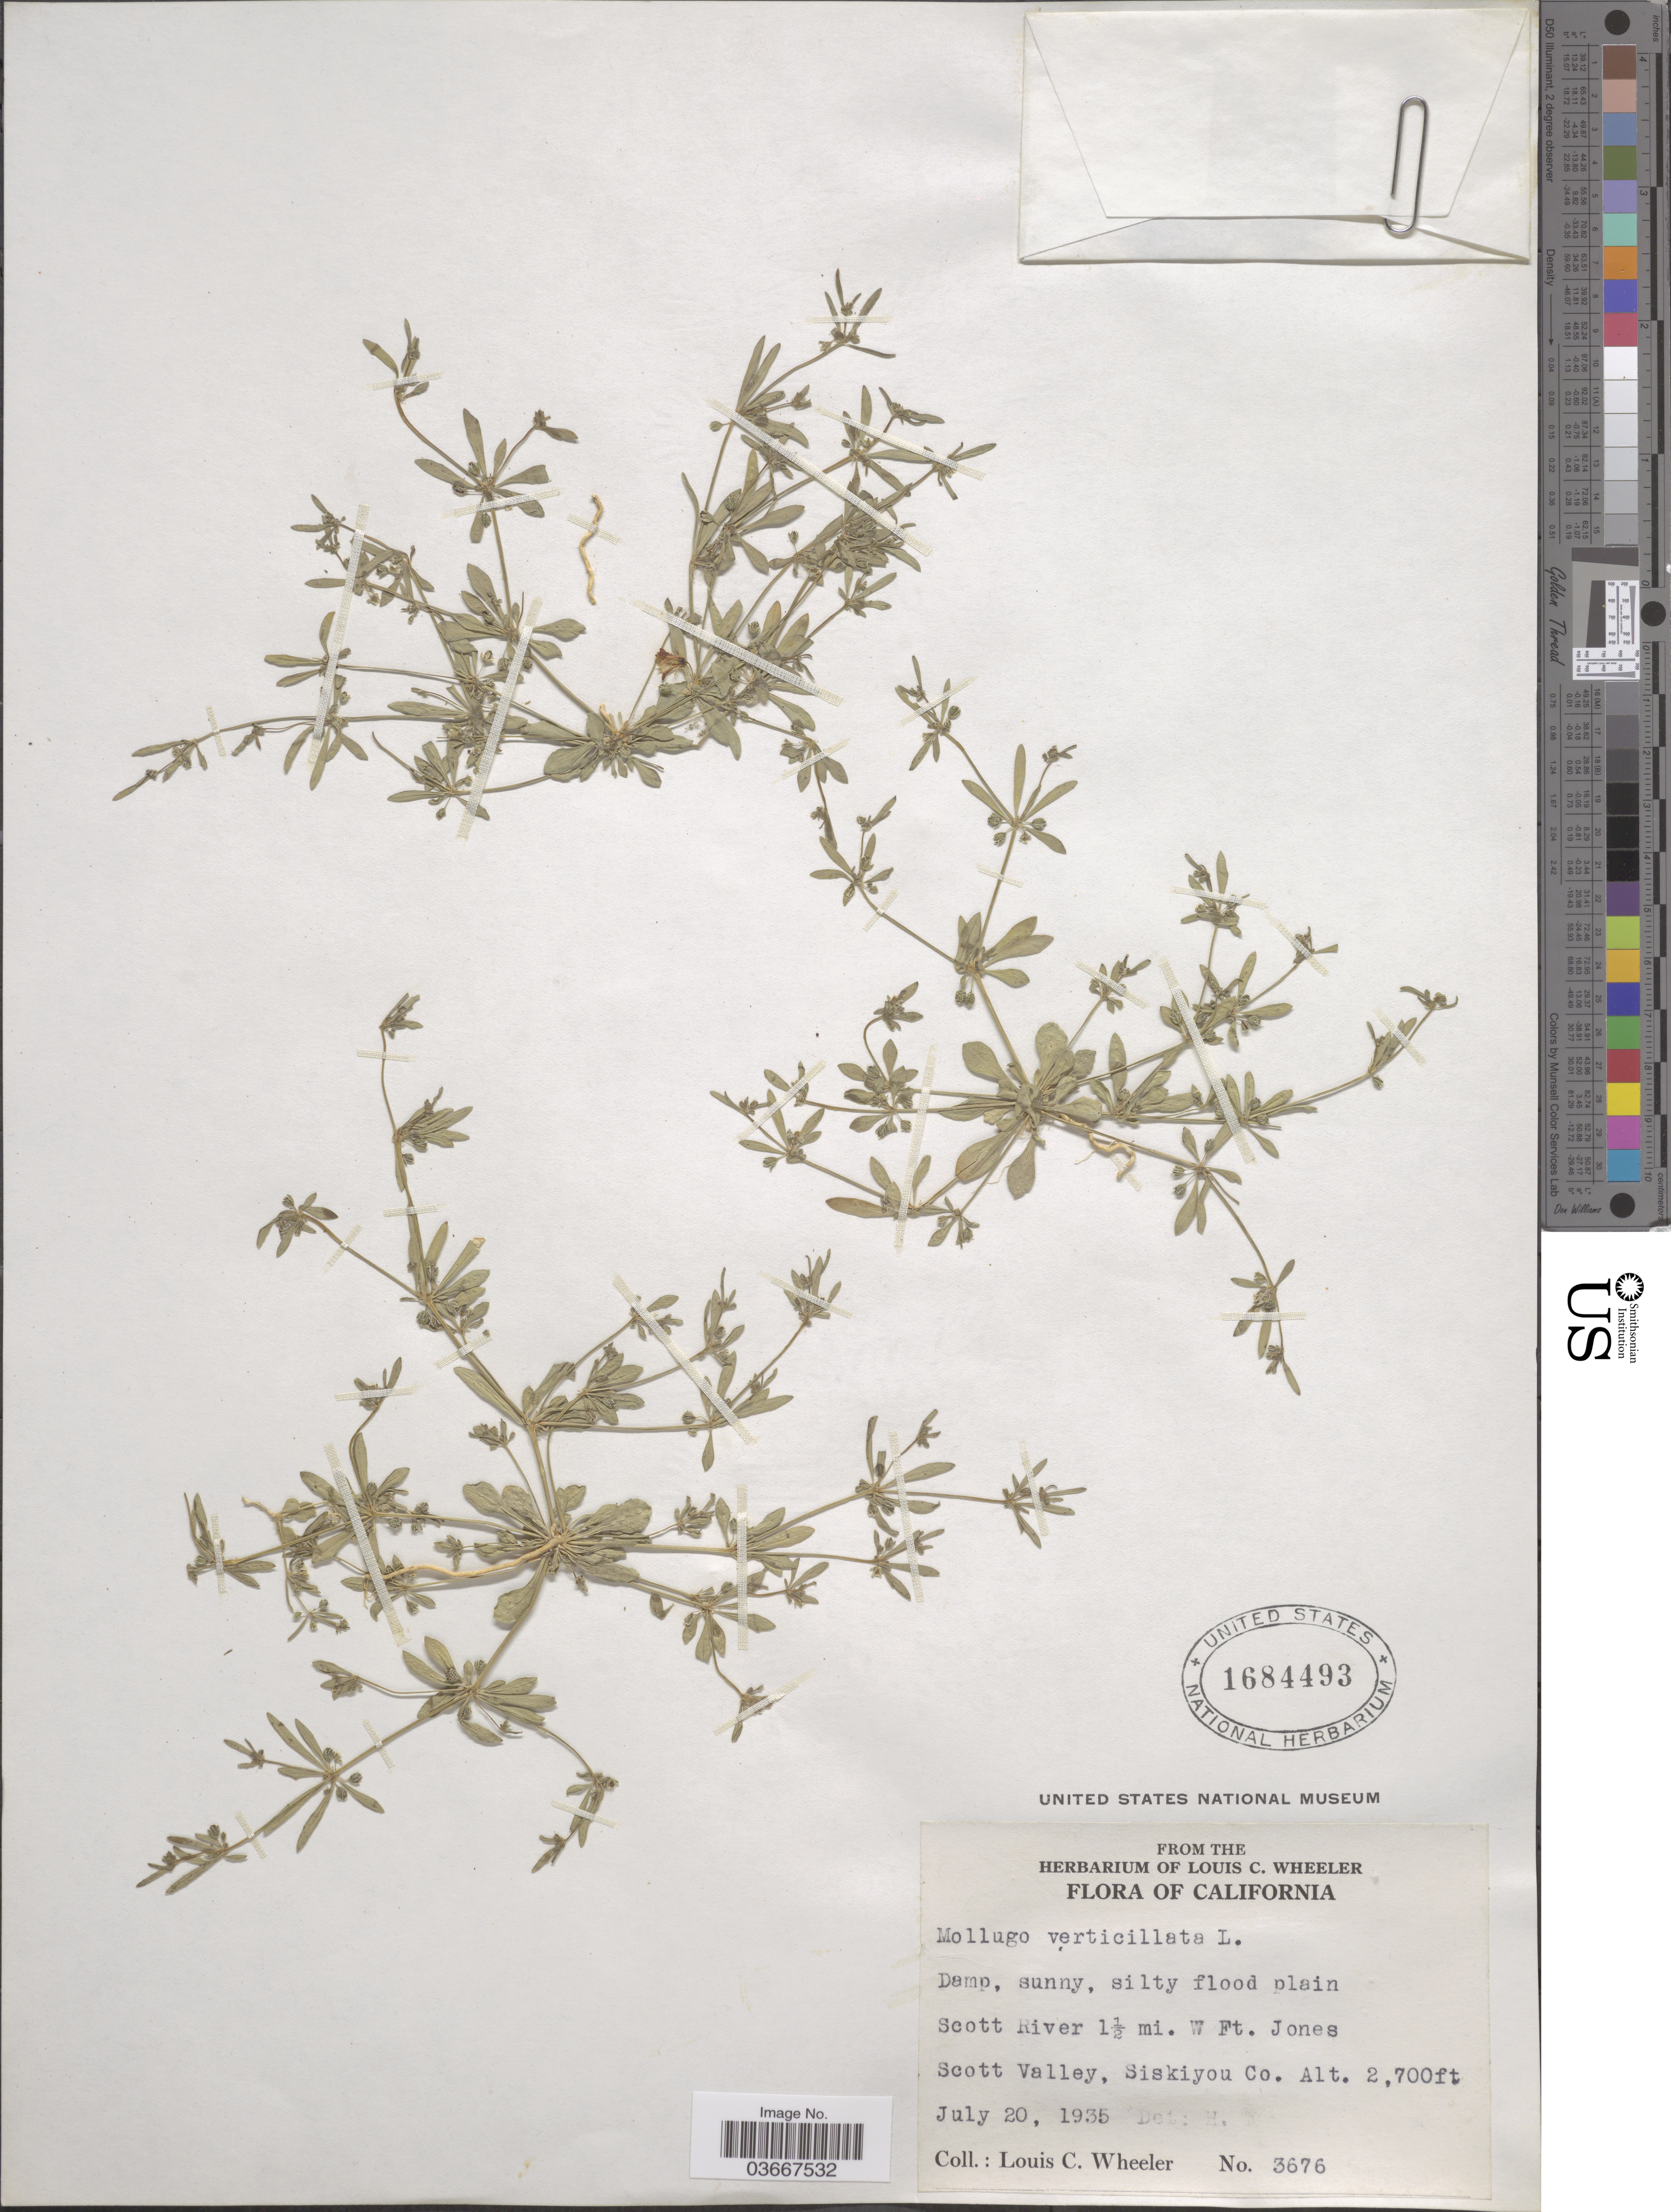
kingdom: Plantae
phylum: Tracheophyta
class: Magnoliopsida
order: Caryophyllales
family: Molluginaceae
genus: Mollugo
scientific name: Mollugo verticillata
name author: L.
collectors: L. C. Wheeler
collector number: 3676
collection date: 1935-07-20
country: United States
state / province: California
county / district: Siskiyou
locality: Scott River 1½ mi. W Ft. Jones. Scott Valley, Siskiyou Co.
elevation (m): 823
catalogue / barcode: US 1684493